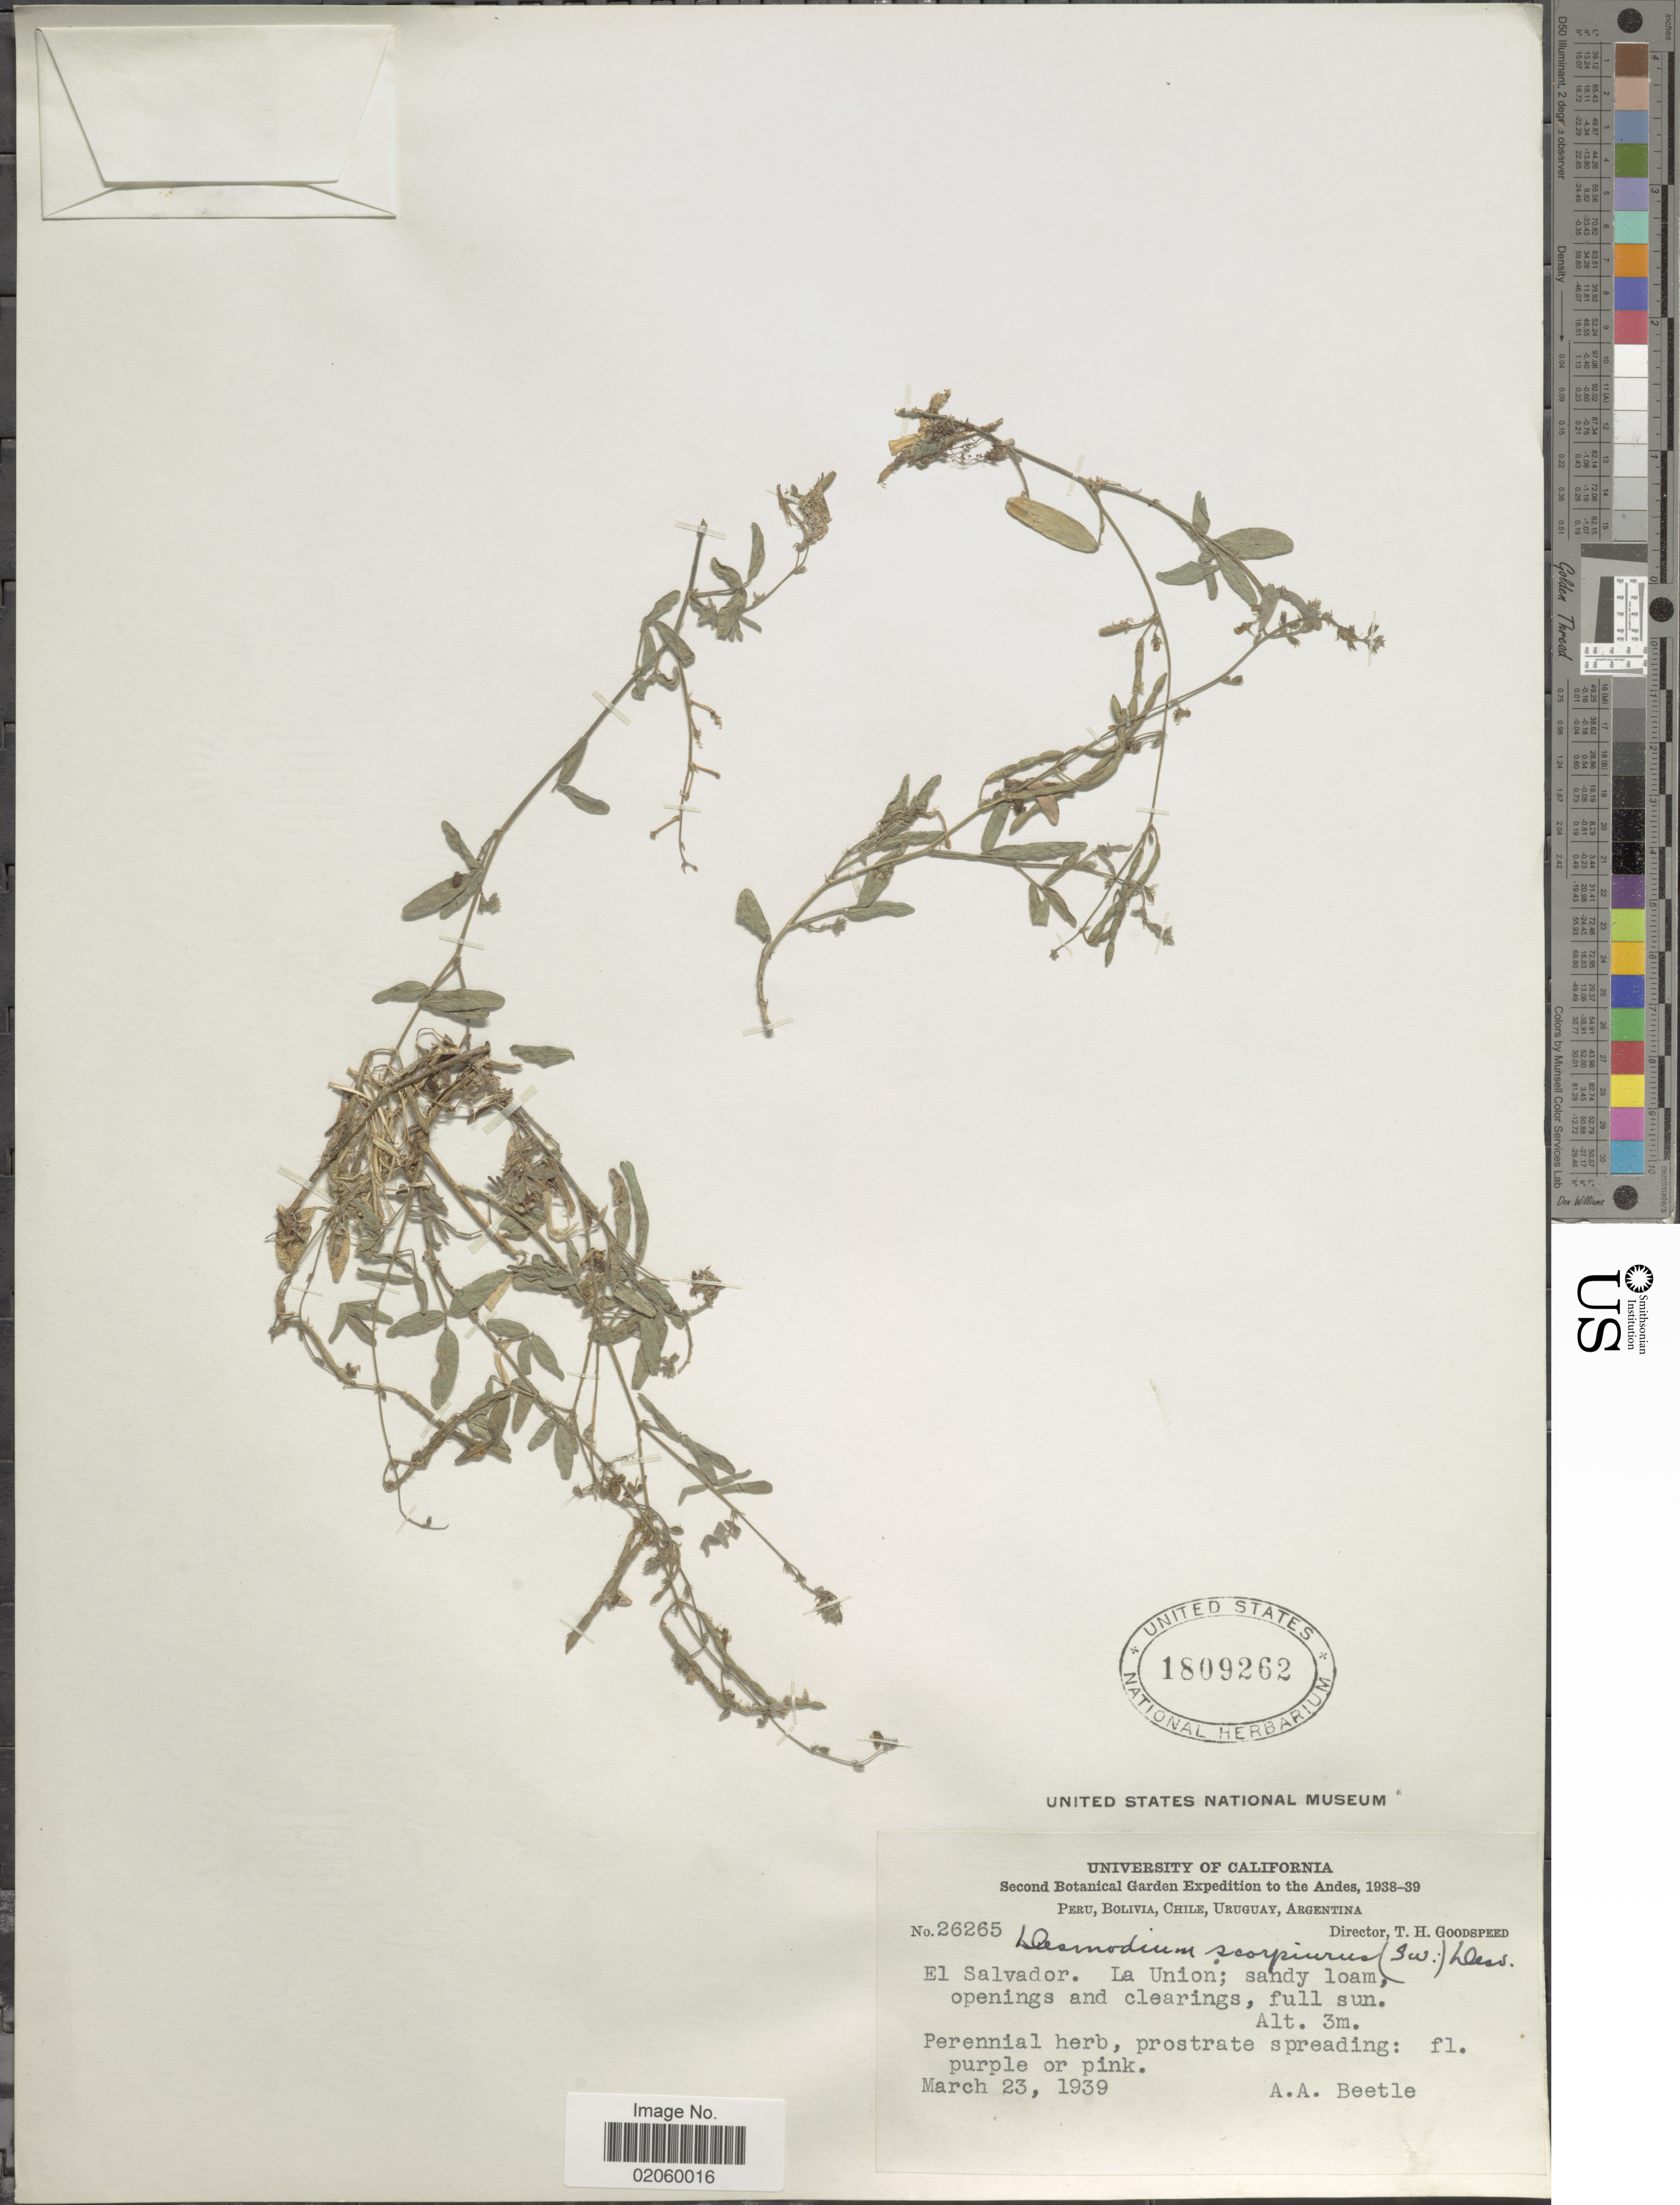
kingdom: Plantae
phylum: Tracheophyta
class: Magnoliopsida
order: Fabales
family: Fabaceae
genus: Desmodium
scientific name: Desmodium scorpiurus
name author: (Sw.) Desv. ex DC.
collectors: A. A. Beetle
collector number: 26265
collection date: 1939-03-23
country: El Salvador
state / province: La Union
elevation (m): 3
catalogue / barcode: US 1809262